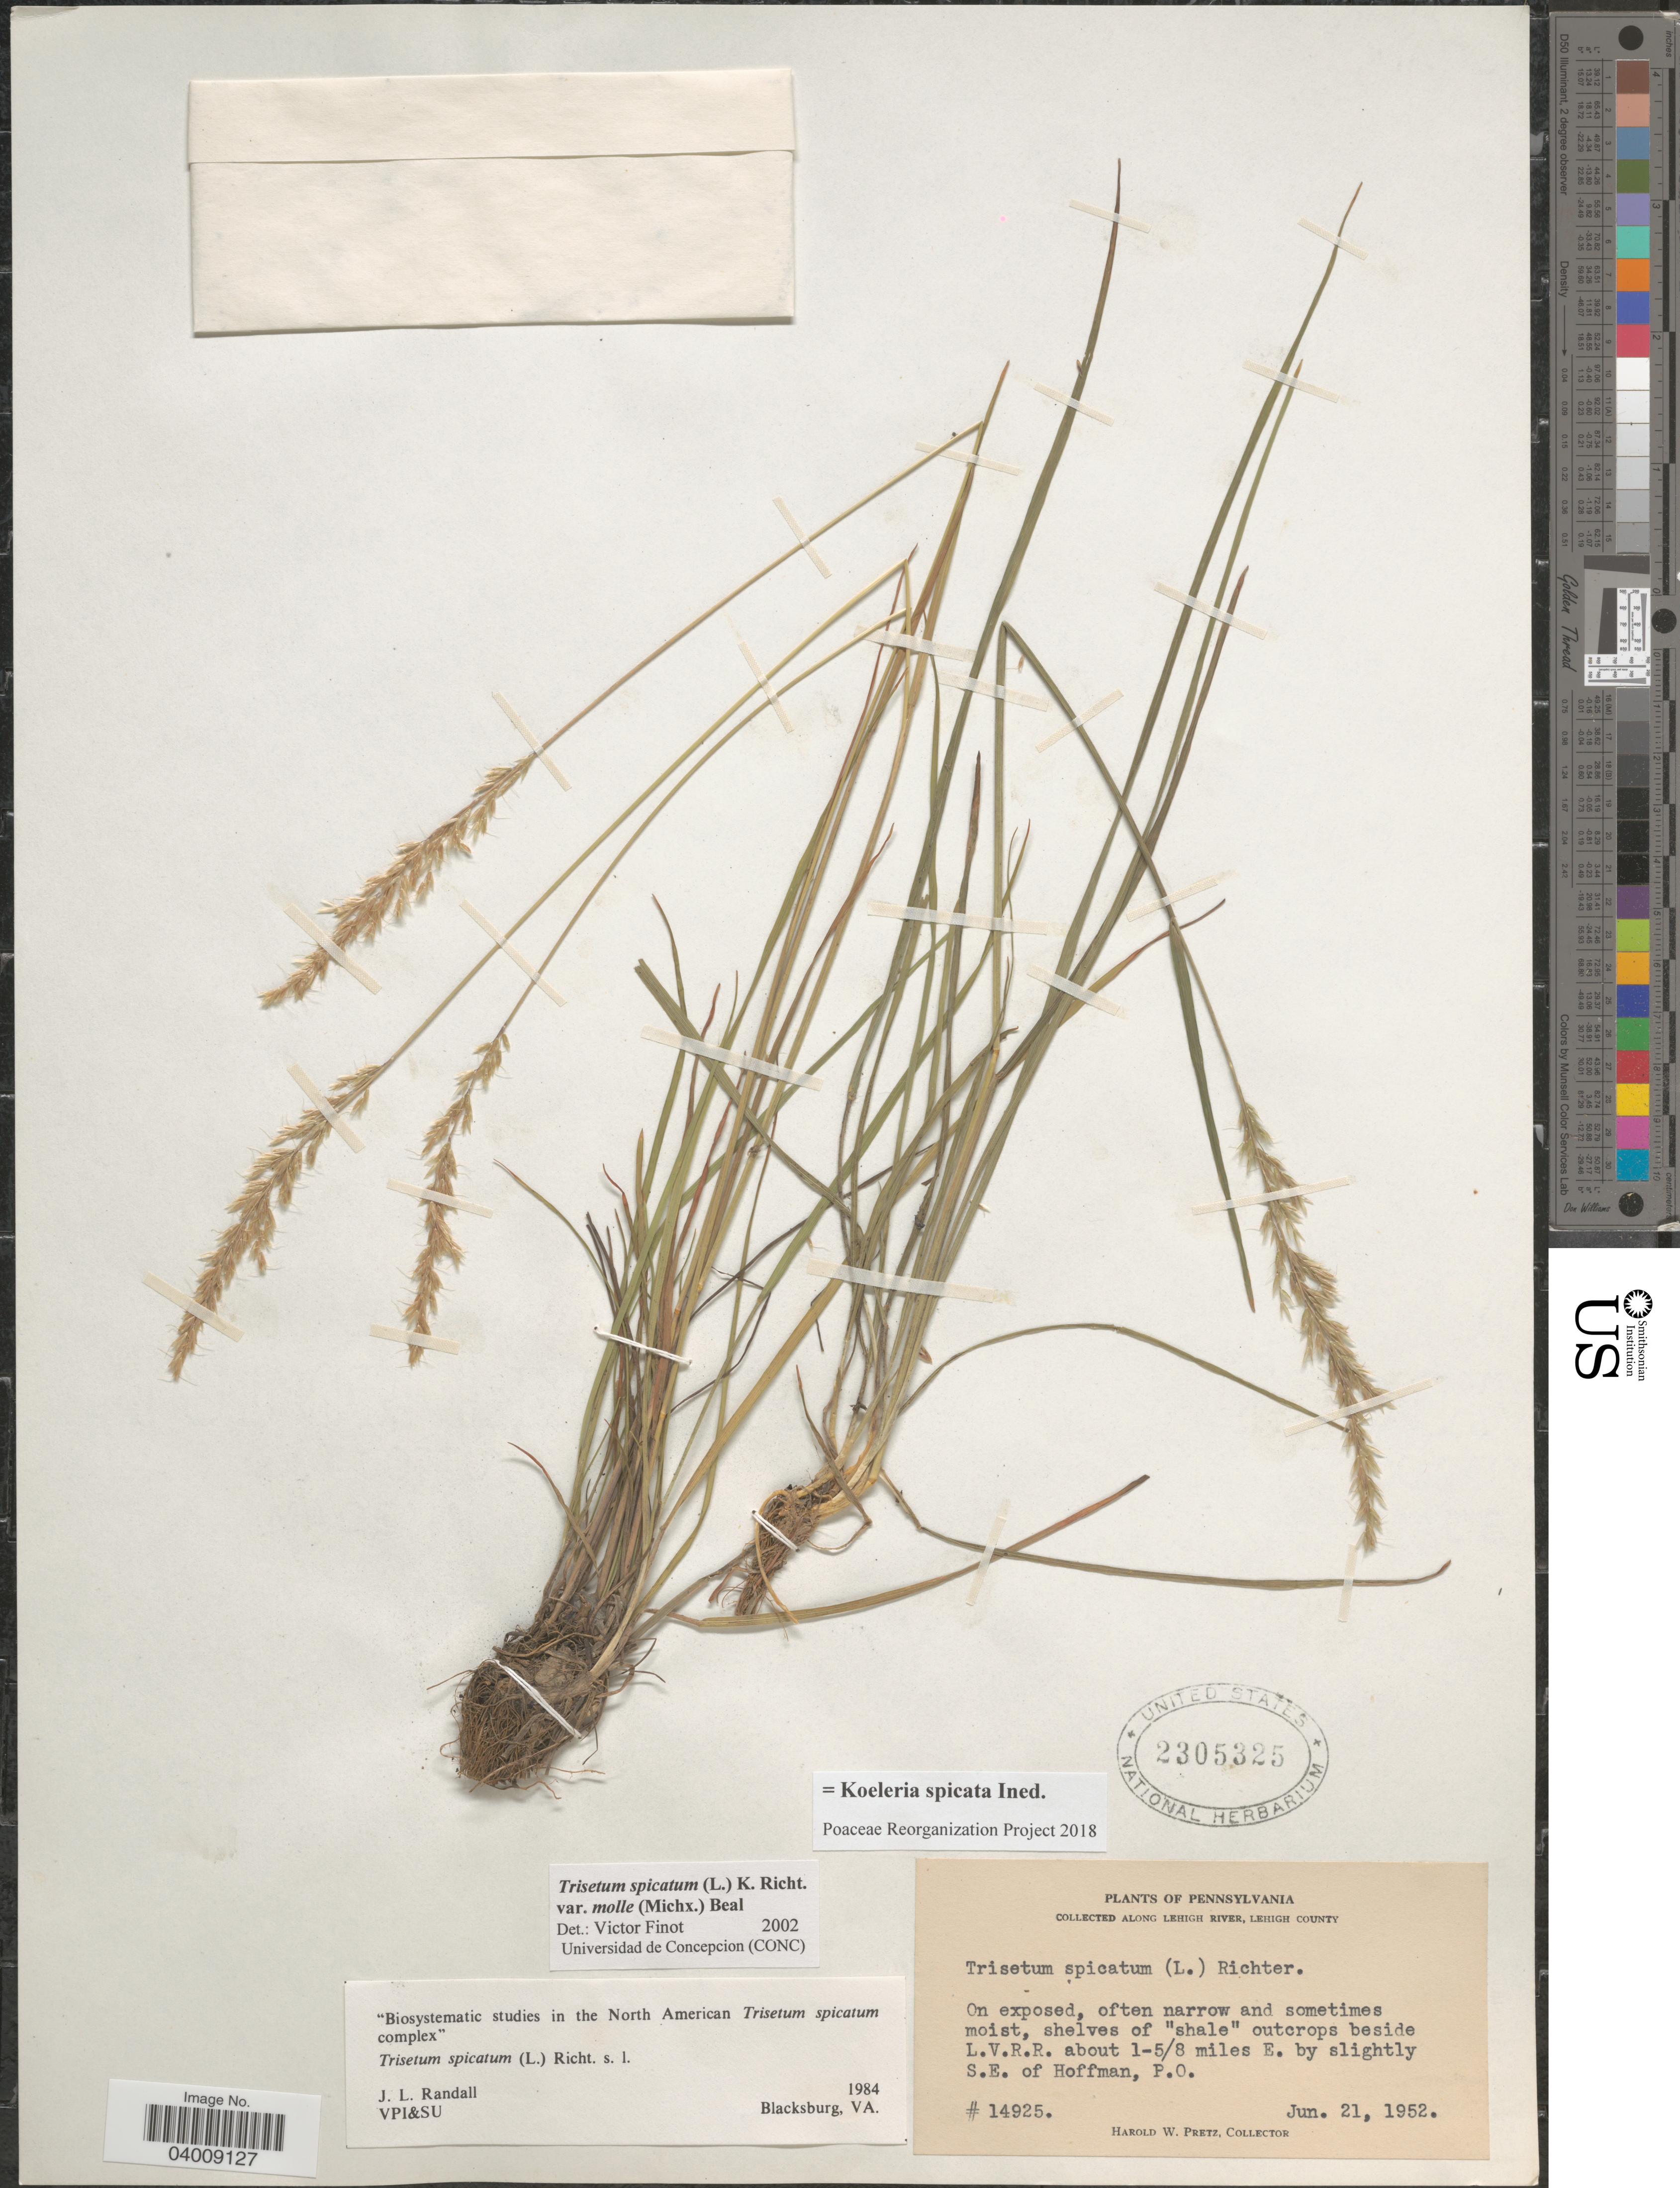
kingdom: Plantae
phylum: Tracheophyta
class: Liliopsida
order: Poales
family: Poaceae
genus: Koeleria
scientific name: Koeleria spicata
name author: (L.) Barberá et al.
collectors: H. W. Pretz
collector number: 14925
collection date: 1952-06-21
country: United States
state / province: Pennsylvania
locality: Along Lehigh River, Lehigh County. On exposed, often narrow and sometimes moist, shelves of "shale" outcrops beside L.V.R.R. about 1-5/8 miles E. by slightly S.E. of Hoffman, P.O.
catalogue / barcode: US 2305325